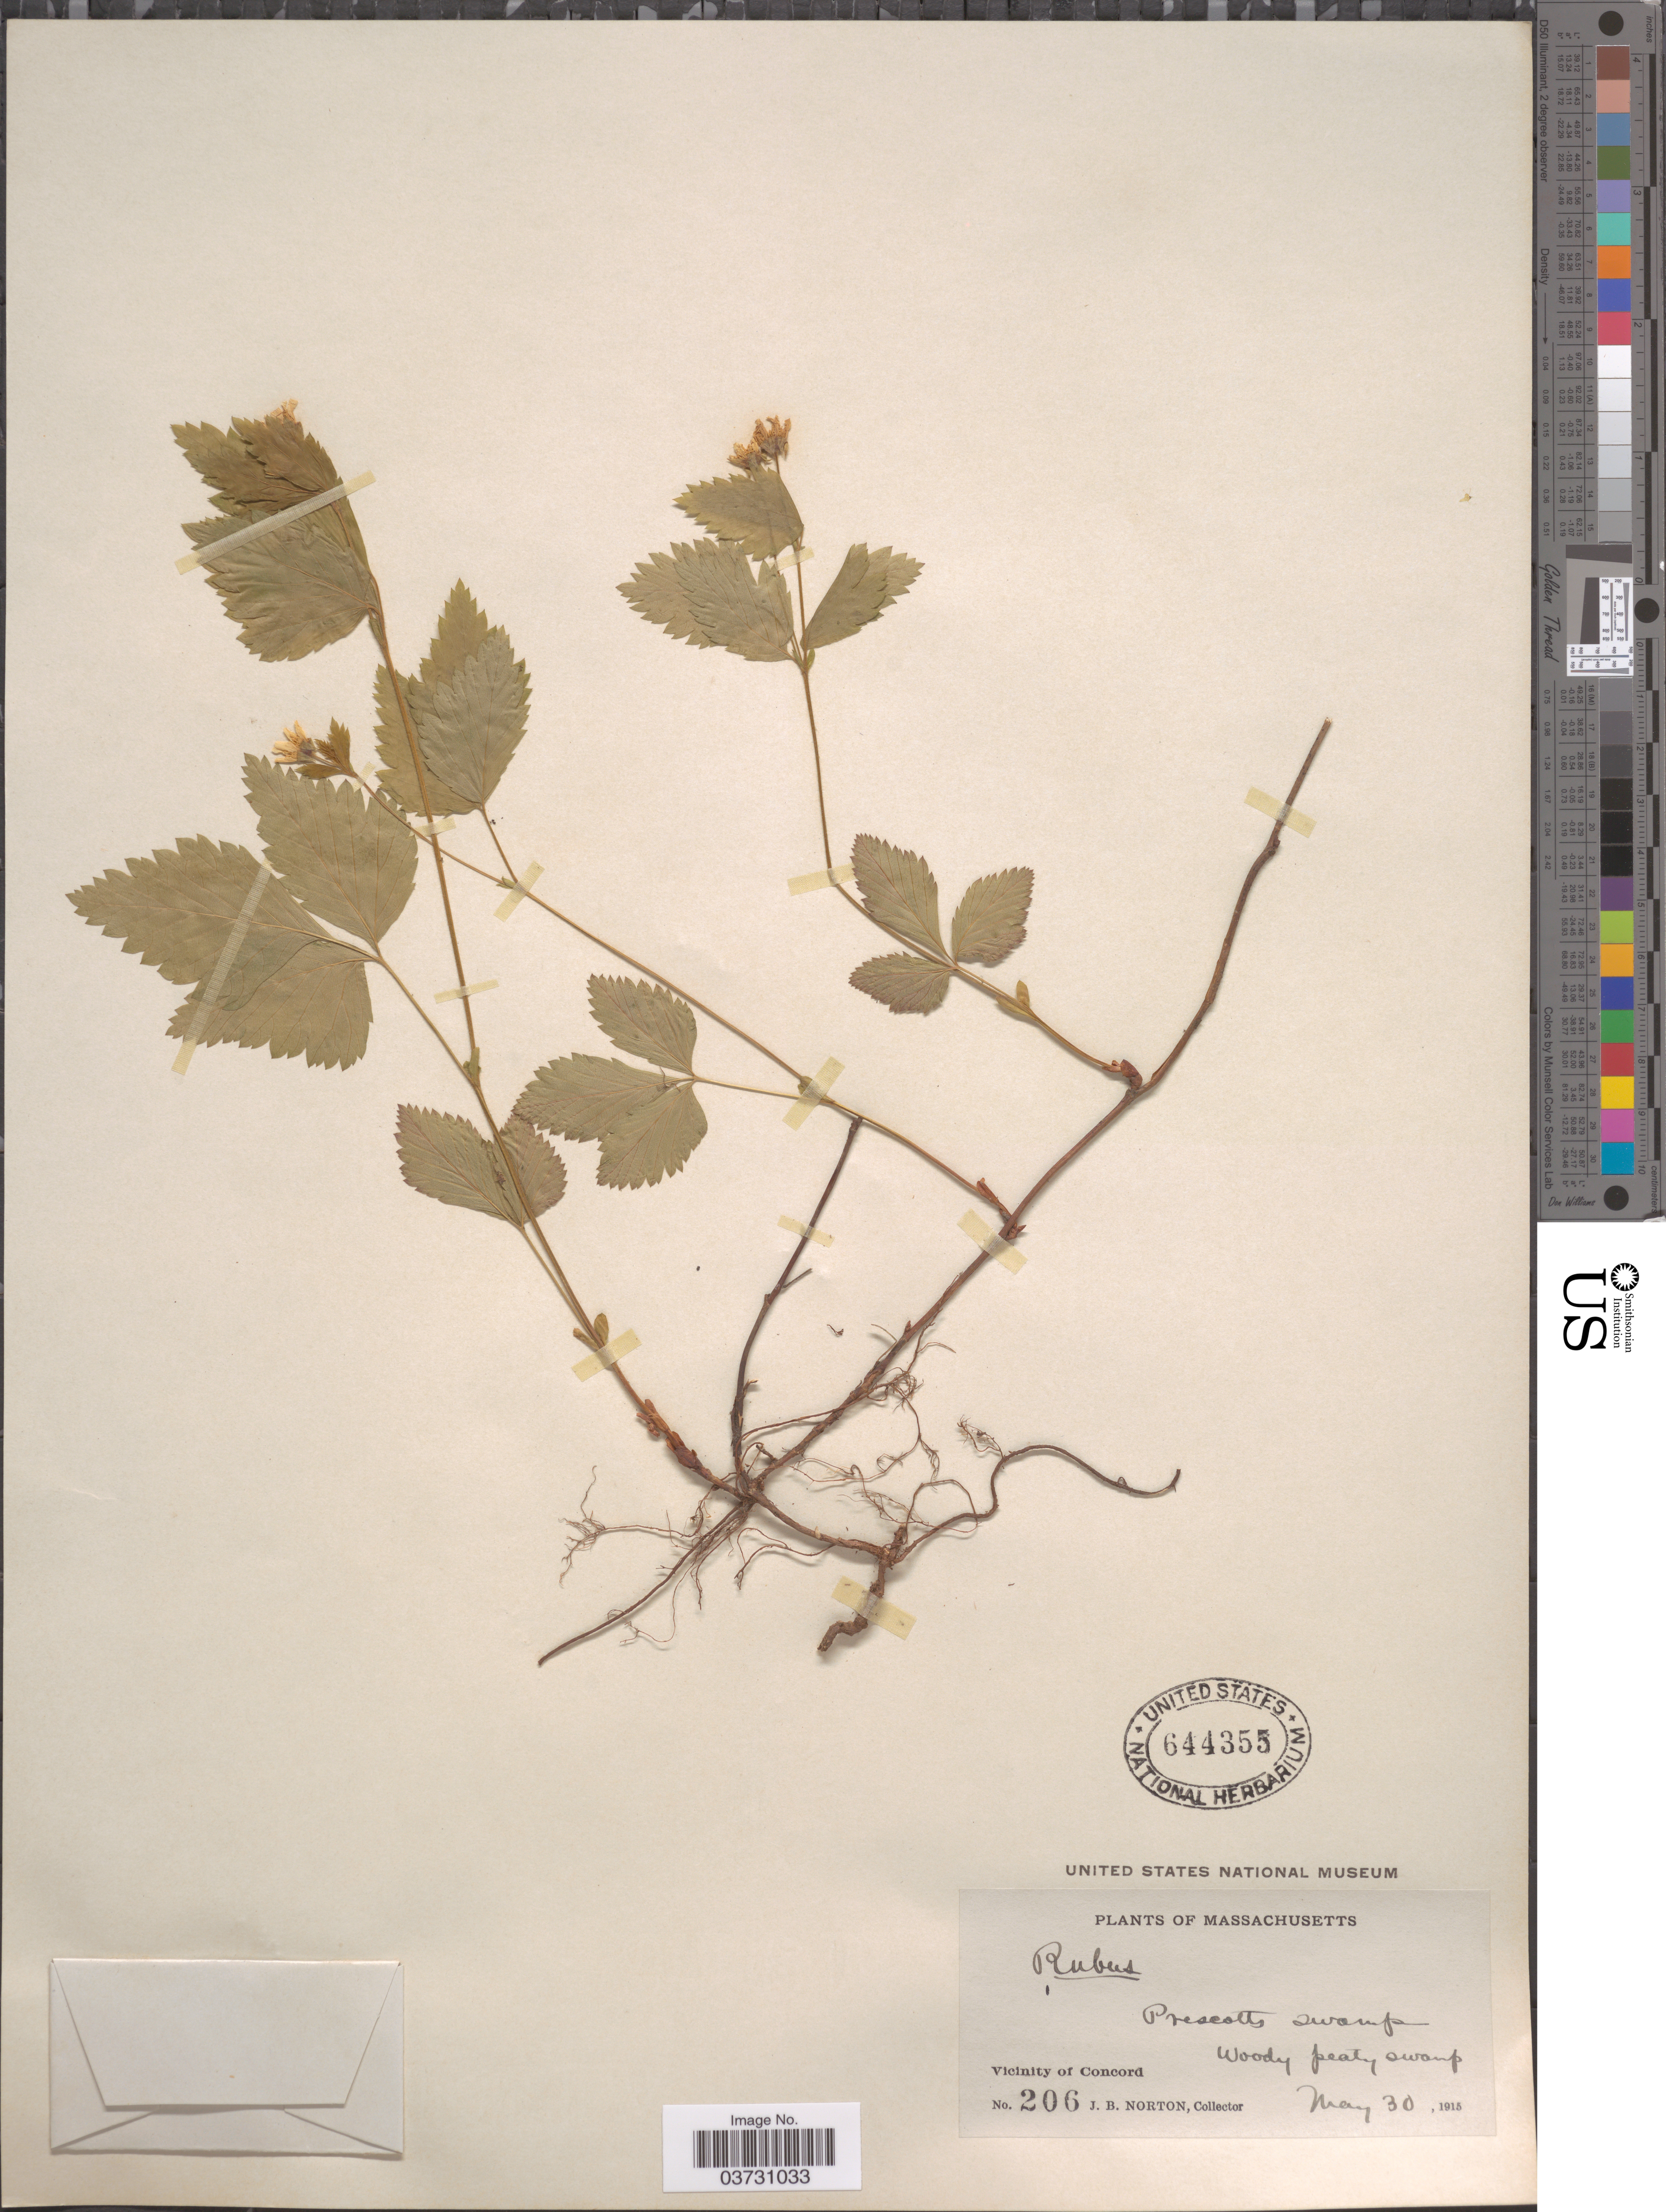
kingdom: Plantae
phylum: Tracheophyta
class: Magnoliopsida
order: Rosales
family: Rosaceae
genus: Rubus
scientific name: Rubus pubescens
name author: Raf.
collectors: J. B. Norton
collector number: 206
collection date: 1915-05-30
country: United States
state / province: Massachusetts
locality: Vicinity of Concord.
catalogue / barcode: US 644355